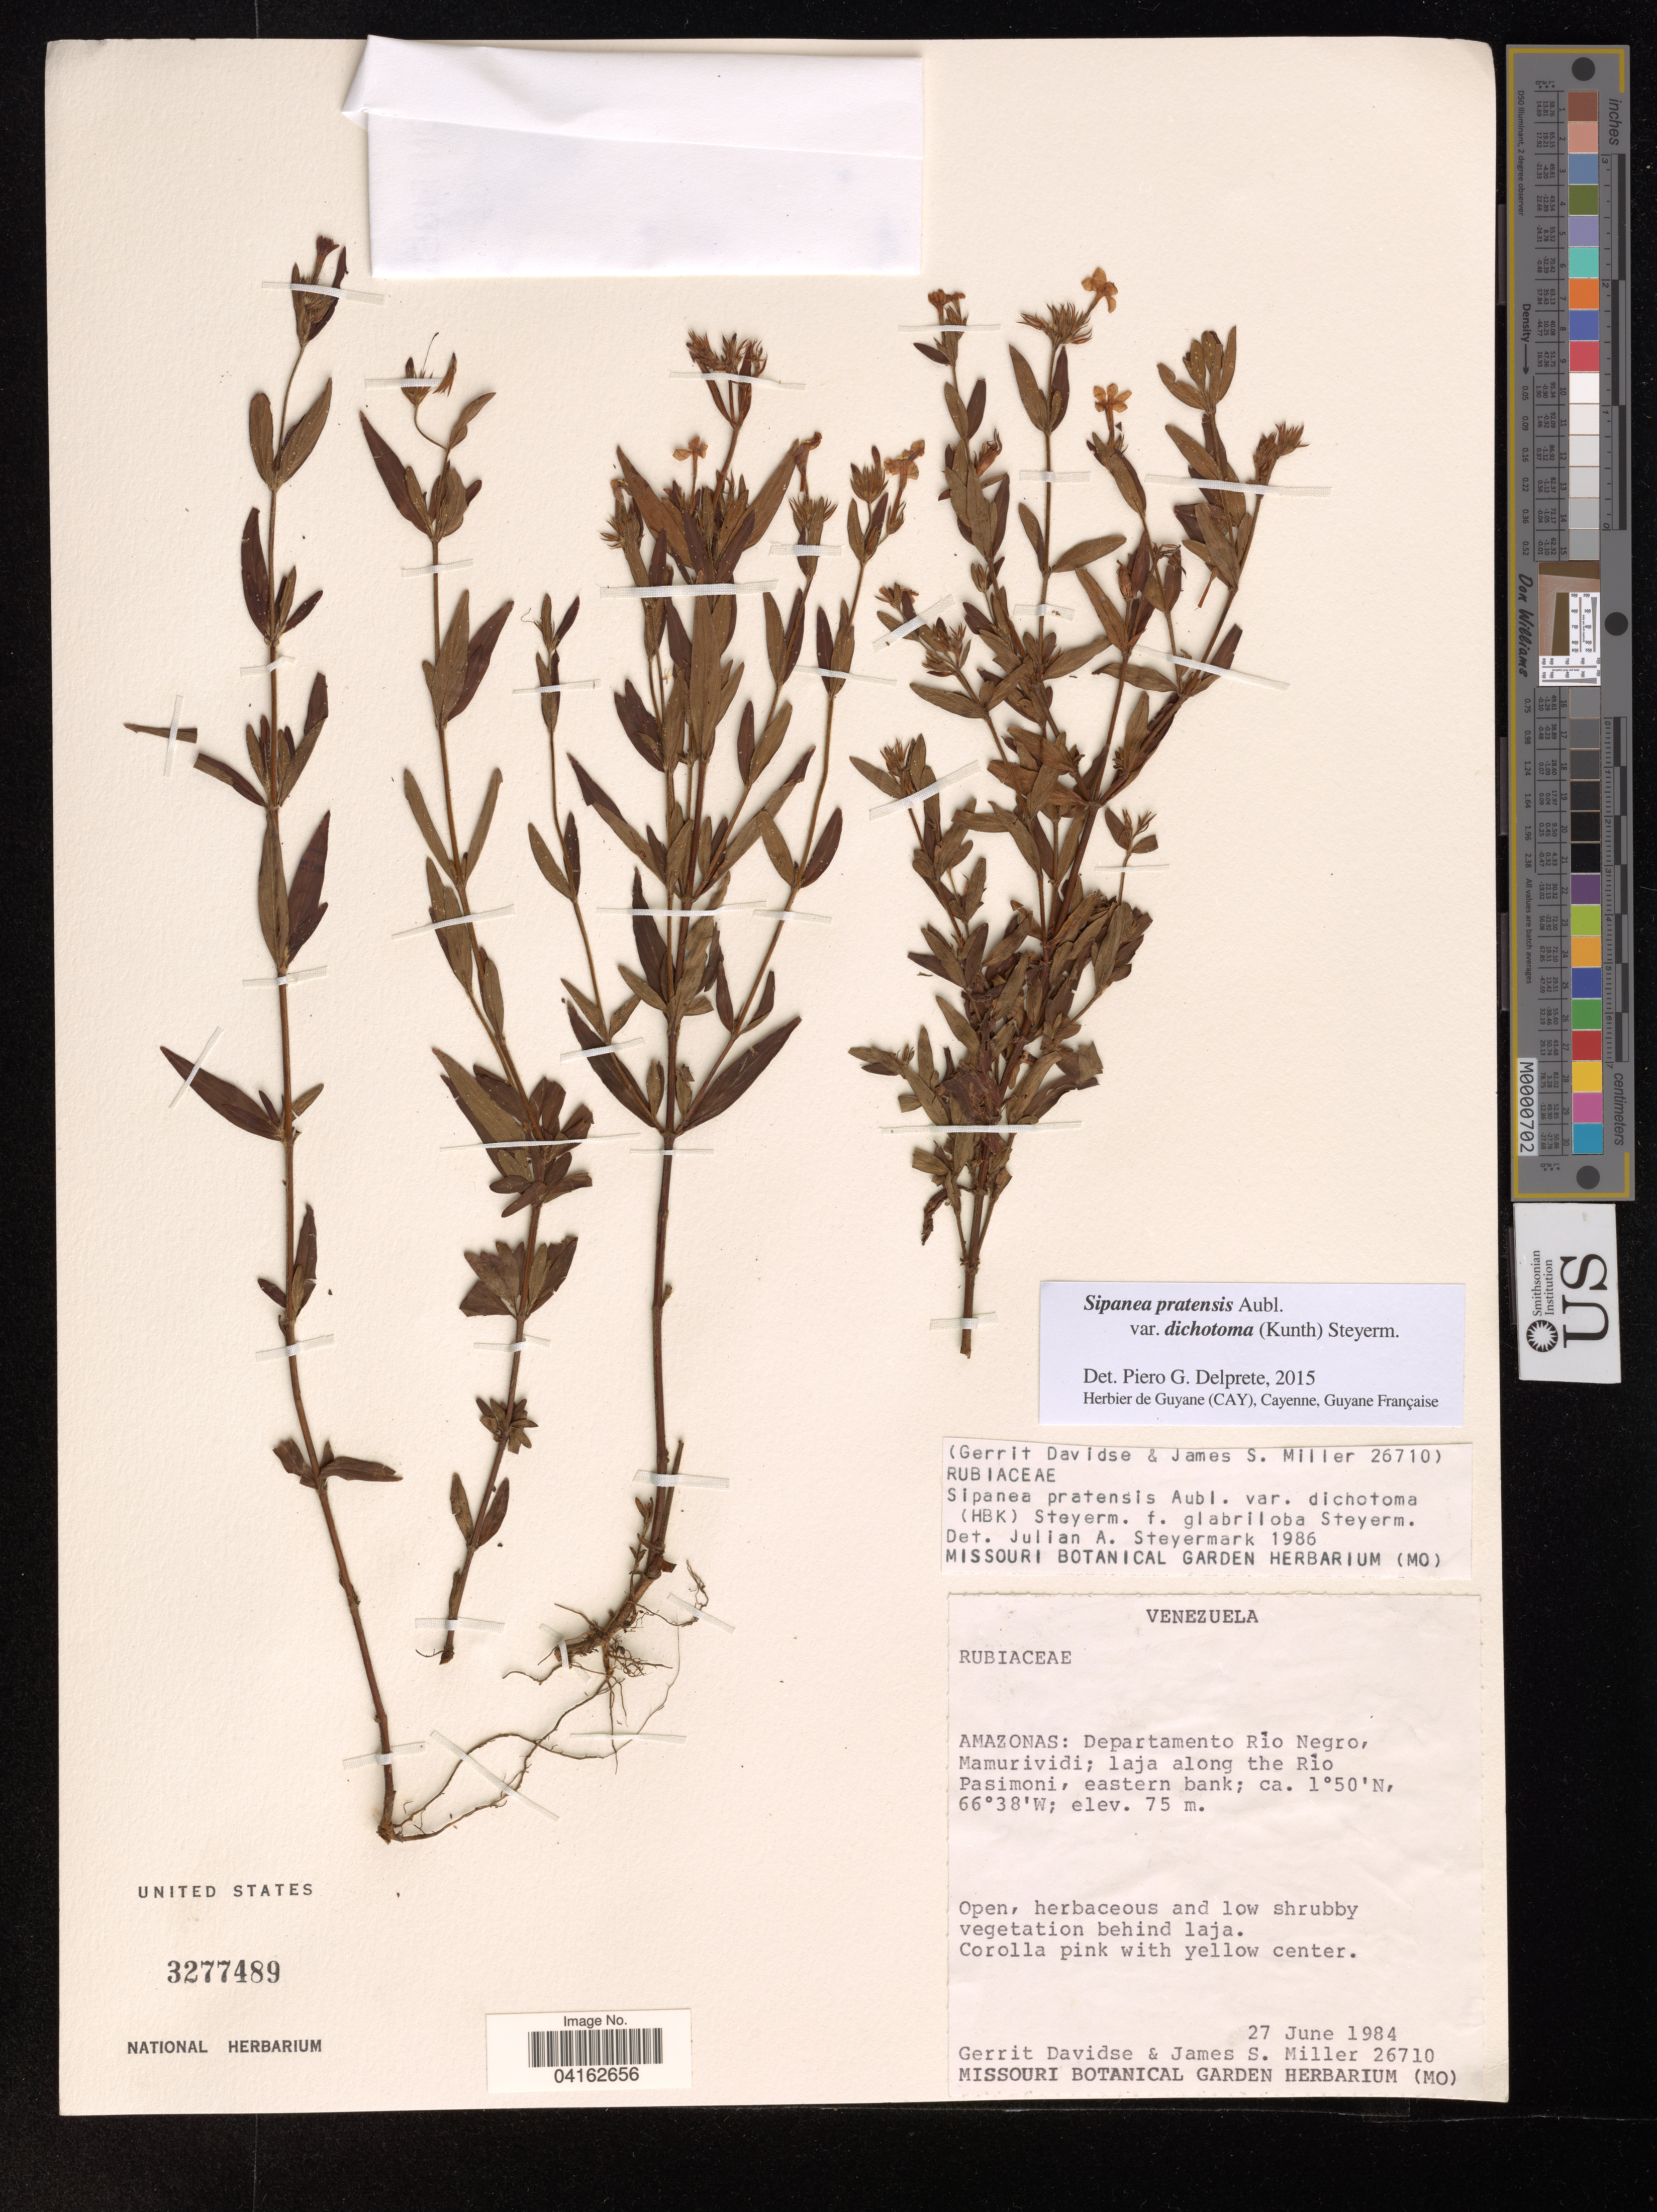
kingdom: Plantae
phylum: Tracheophyta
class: Magnoliopsida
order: Gentianales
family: Rubiaceae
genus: Sipanea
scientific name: Sipanea pratensis var. dichotoma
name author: (Kunth) Steyerm.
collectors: G. Davidse & J. S. Miller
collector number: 26710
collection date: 1984-06-27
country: Venezuela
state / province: Amazonas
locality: Departamento Rio Negro, Mamurividi; laja along the Rio Pasimoni, eastern bank.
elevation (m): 75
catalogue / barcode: US 3277489